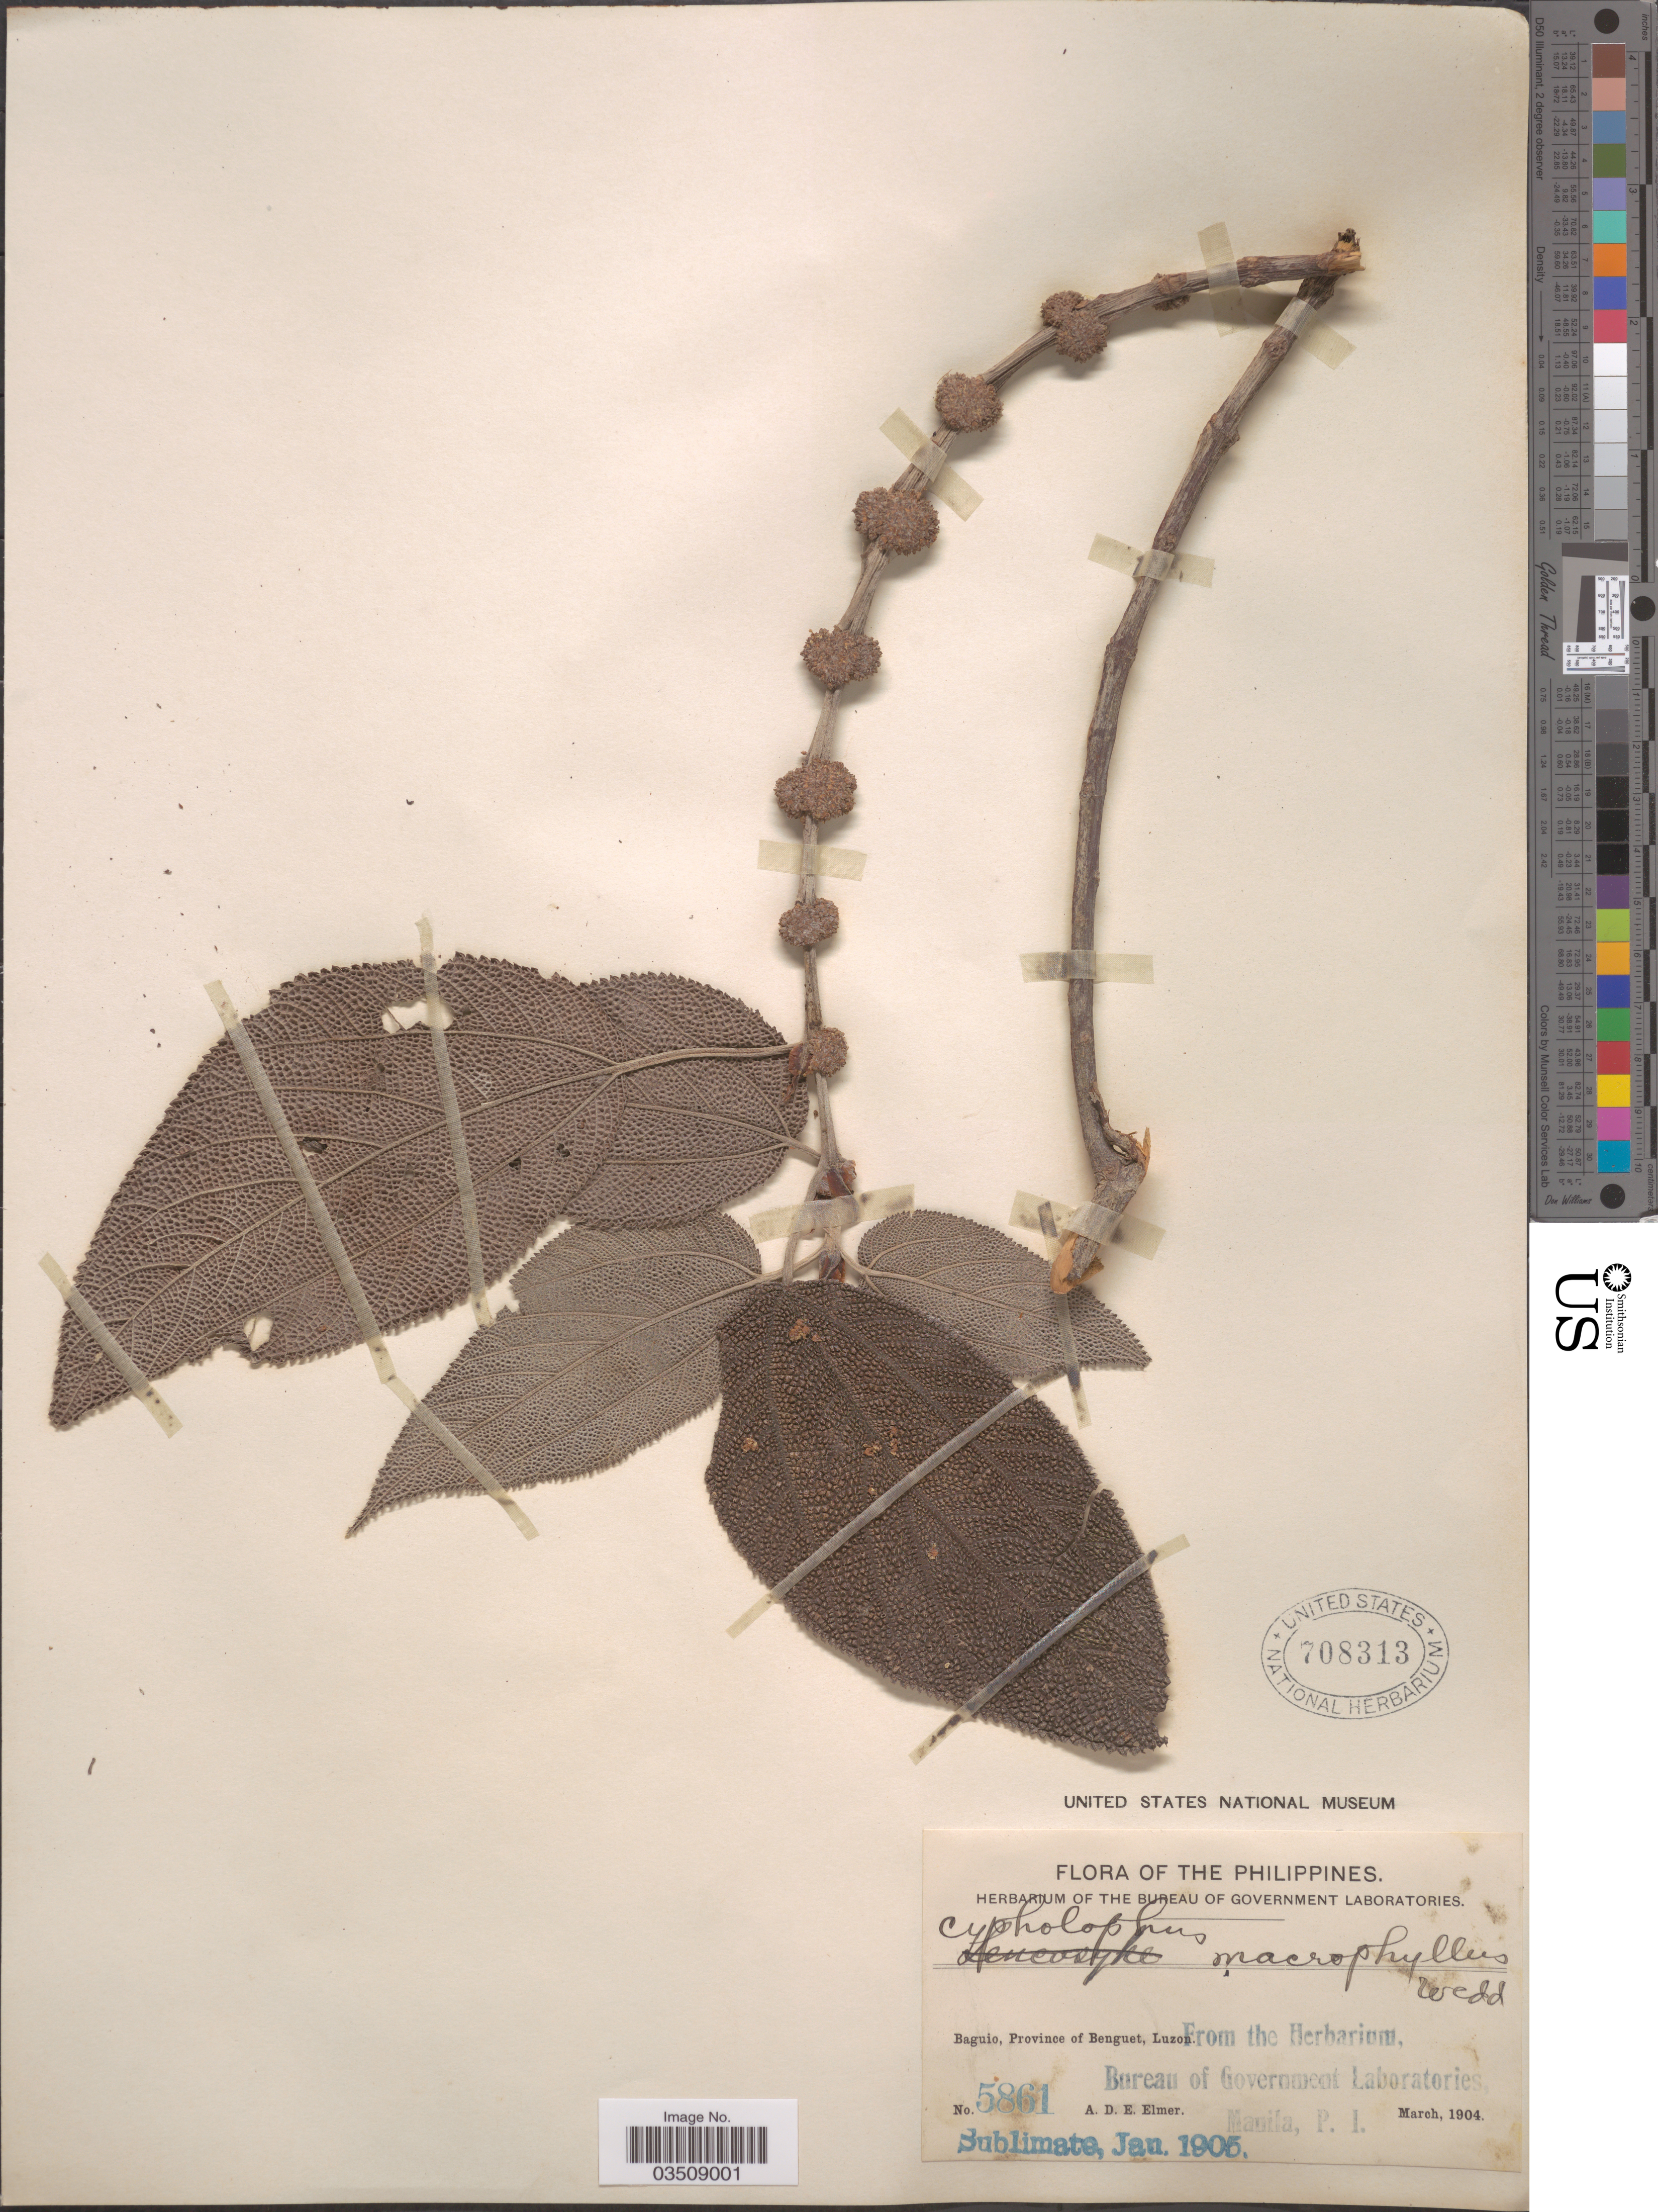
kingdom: Plantae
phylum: Tracheophyta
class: Magnoliopsida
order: Rosales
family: Urticaceae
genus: Cypholophus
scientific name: Cypholophus moluccanus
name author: (Blume) Miq.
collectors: A. D. E. Elmer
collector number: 5861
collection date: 1904-03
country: Philippines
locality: Baguio, Province of Benguet, Luzon.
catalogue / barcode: US 708313